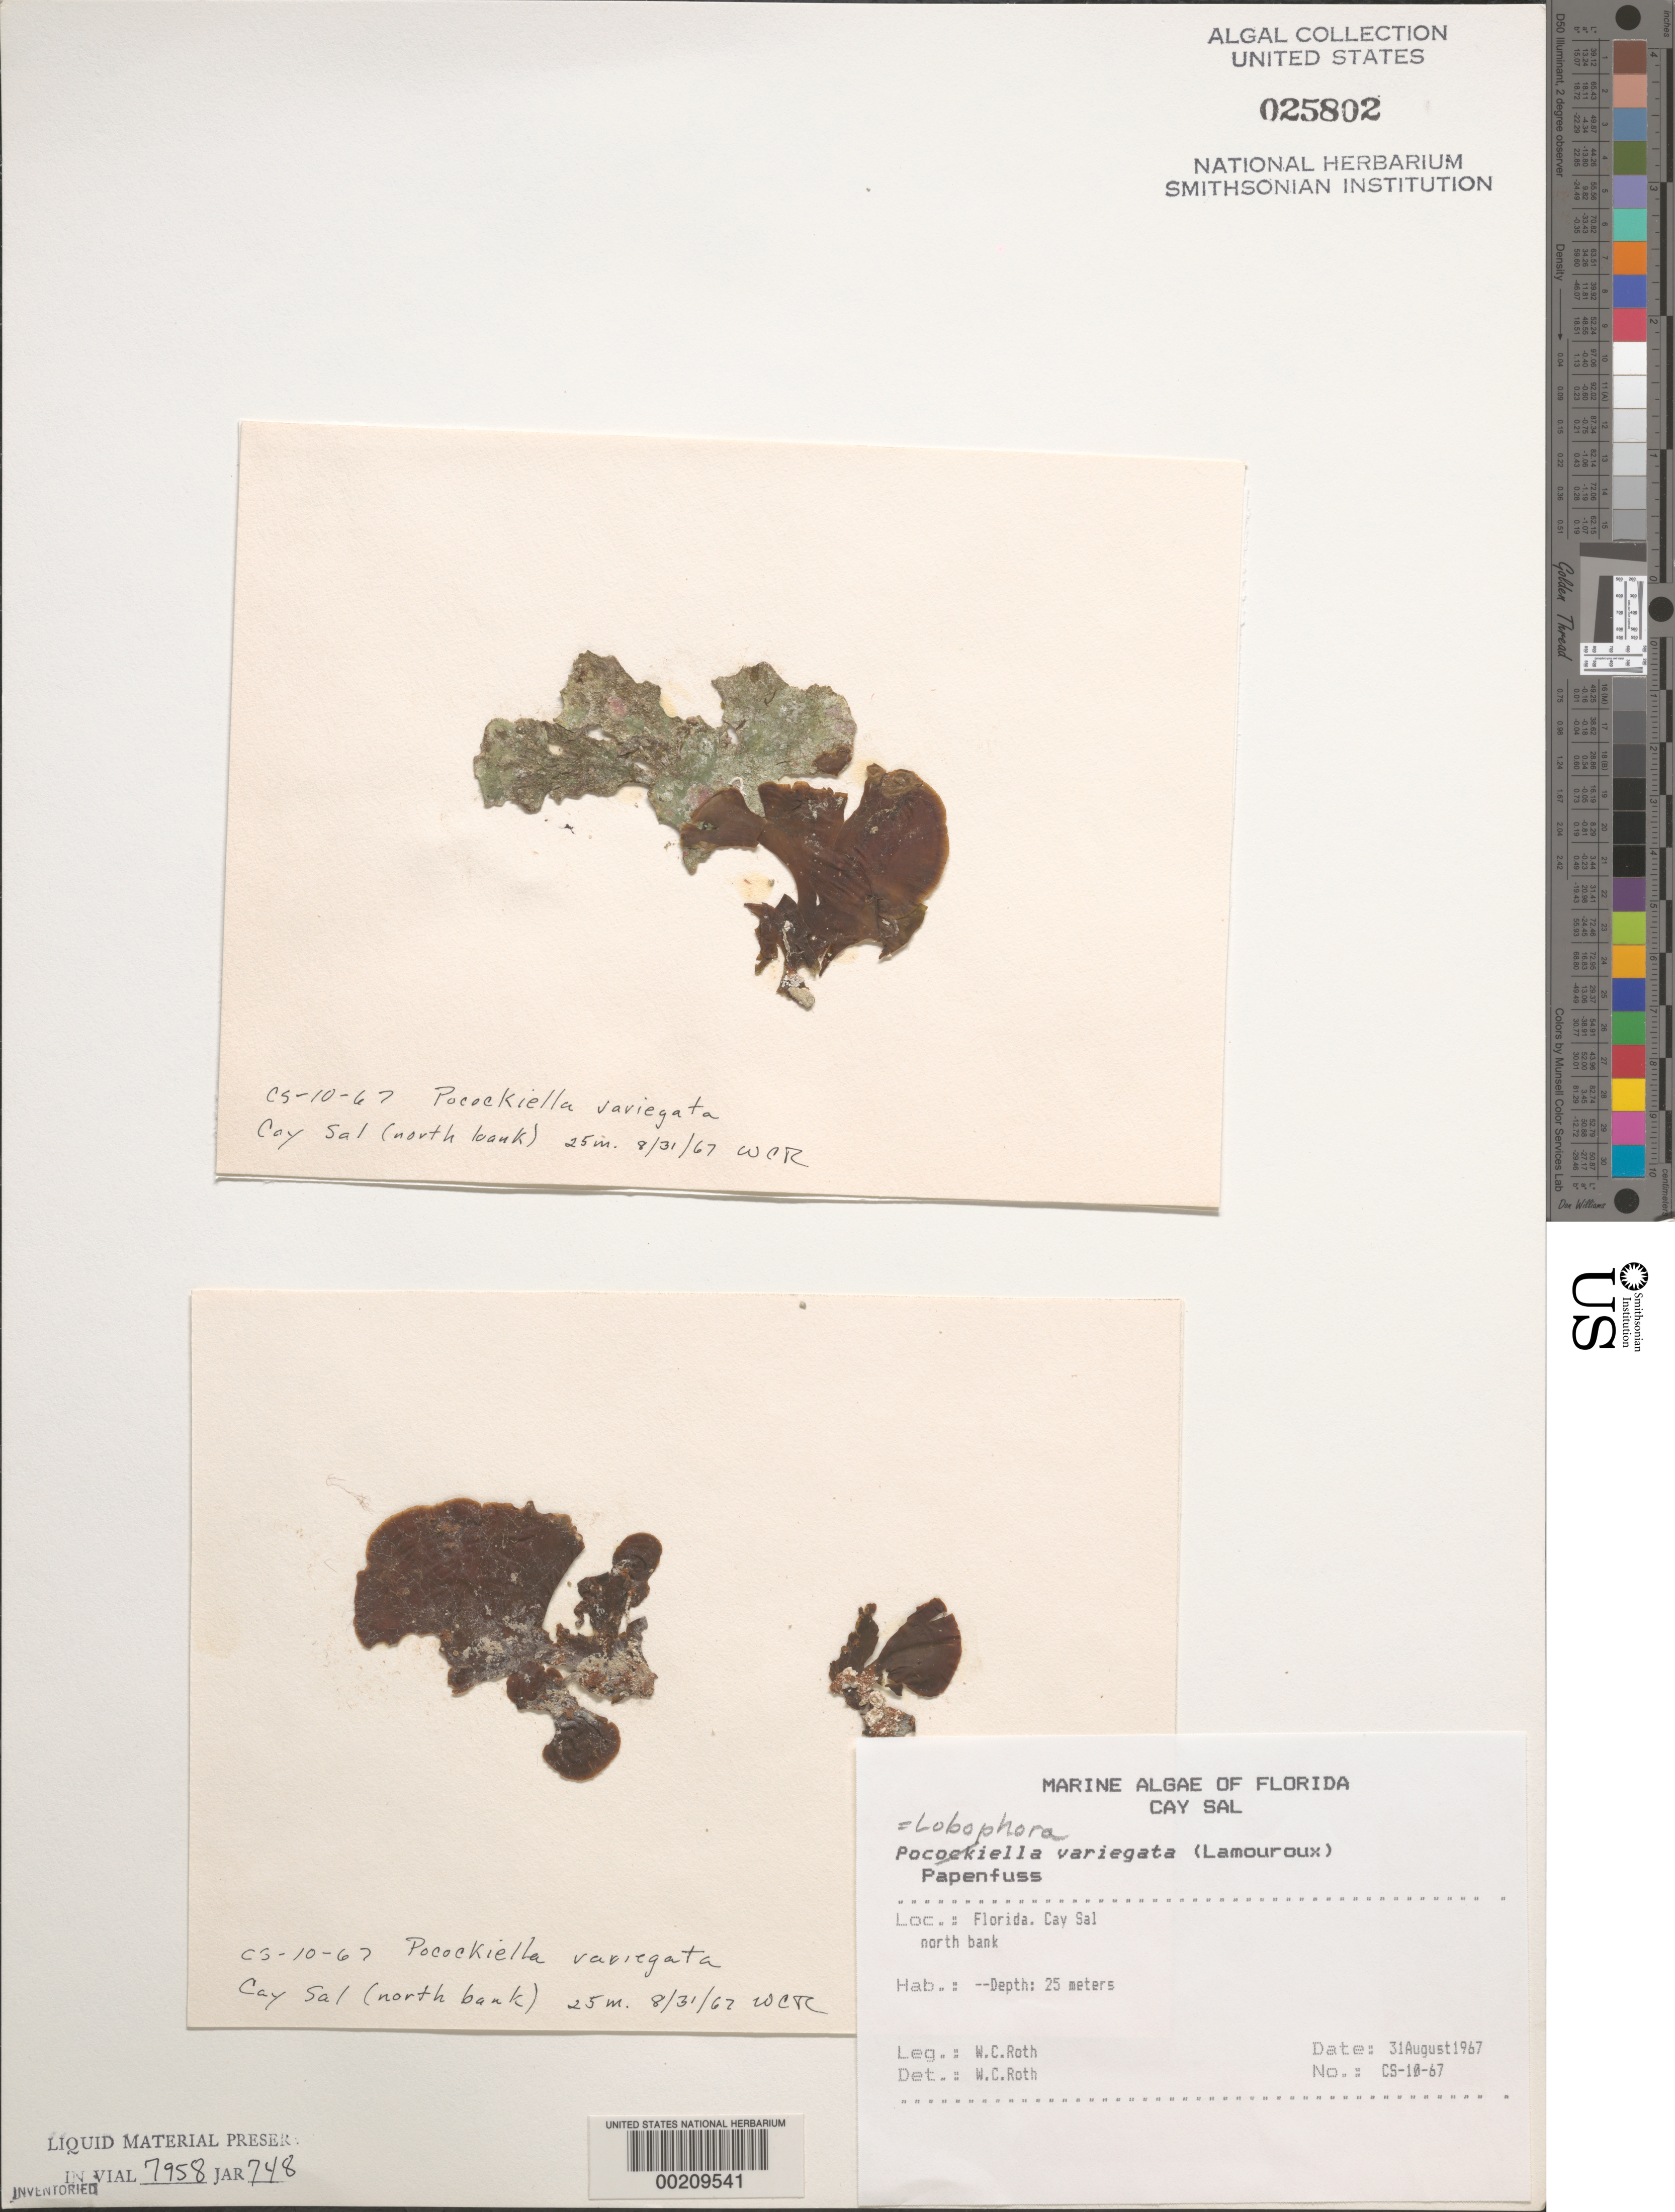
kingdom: Chromista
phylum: Ochrophyta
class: Phaeophyceae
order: Dictyotales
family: Dictyotaceae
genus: Lobophora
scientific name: Lobophora variegata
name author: (J.V.Lamouroux) Womersley & E.C. Oliveira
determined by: Roth, W. C.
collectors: W. C. Roth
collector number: Cs-10-67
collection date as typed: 31 Aug 1967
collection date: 1967-08-31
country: United States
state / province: Florida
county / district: Monroe County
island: Cay Sal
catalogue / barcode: US 25802